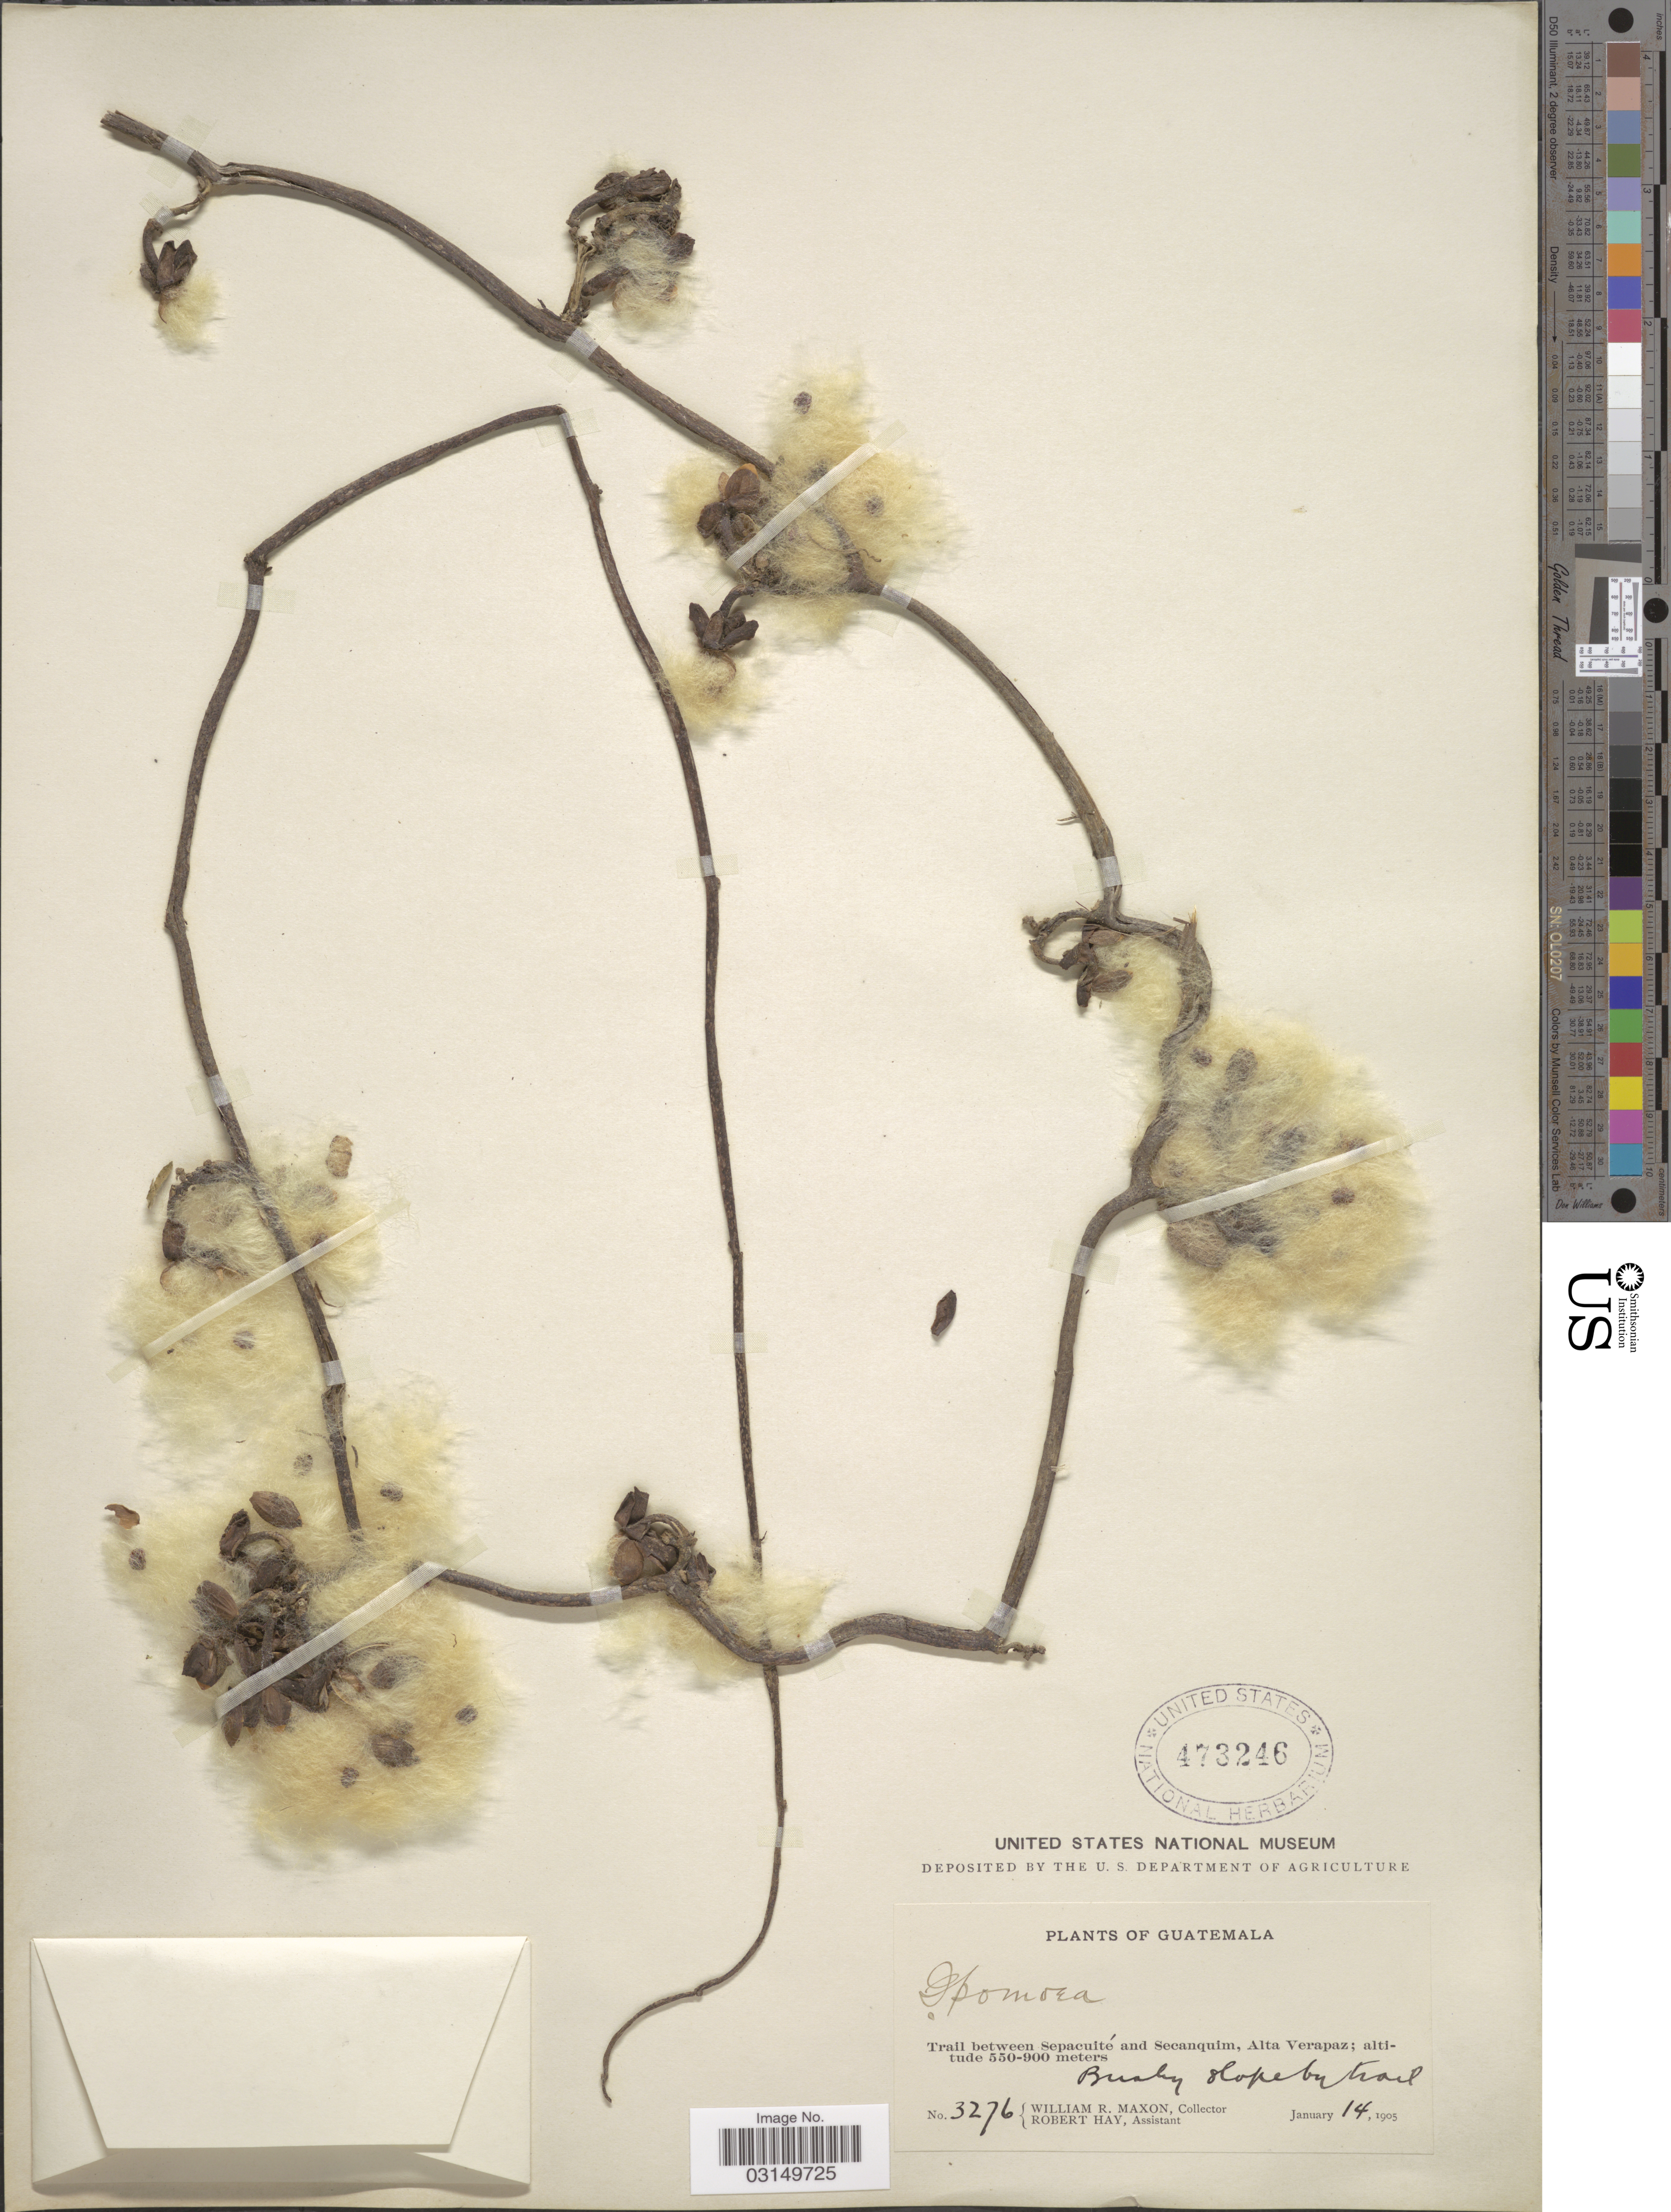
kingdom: Plantae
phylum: Tracheophyta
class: Magnoliopsida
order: Solanales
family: Convolvulaceae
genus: Ipomoea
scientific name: Ipomoea bombycina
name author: (Choisy) Benth. & Hook.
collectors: W. R. Maxon & R. Hay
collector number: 3276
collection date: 1905-01-14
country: Guatemala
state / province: Alta Verapaz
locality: Trail between Sepacuité and Secanquim, Alta Verapaz.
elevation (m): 550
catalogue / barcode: US 473246